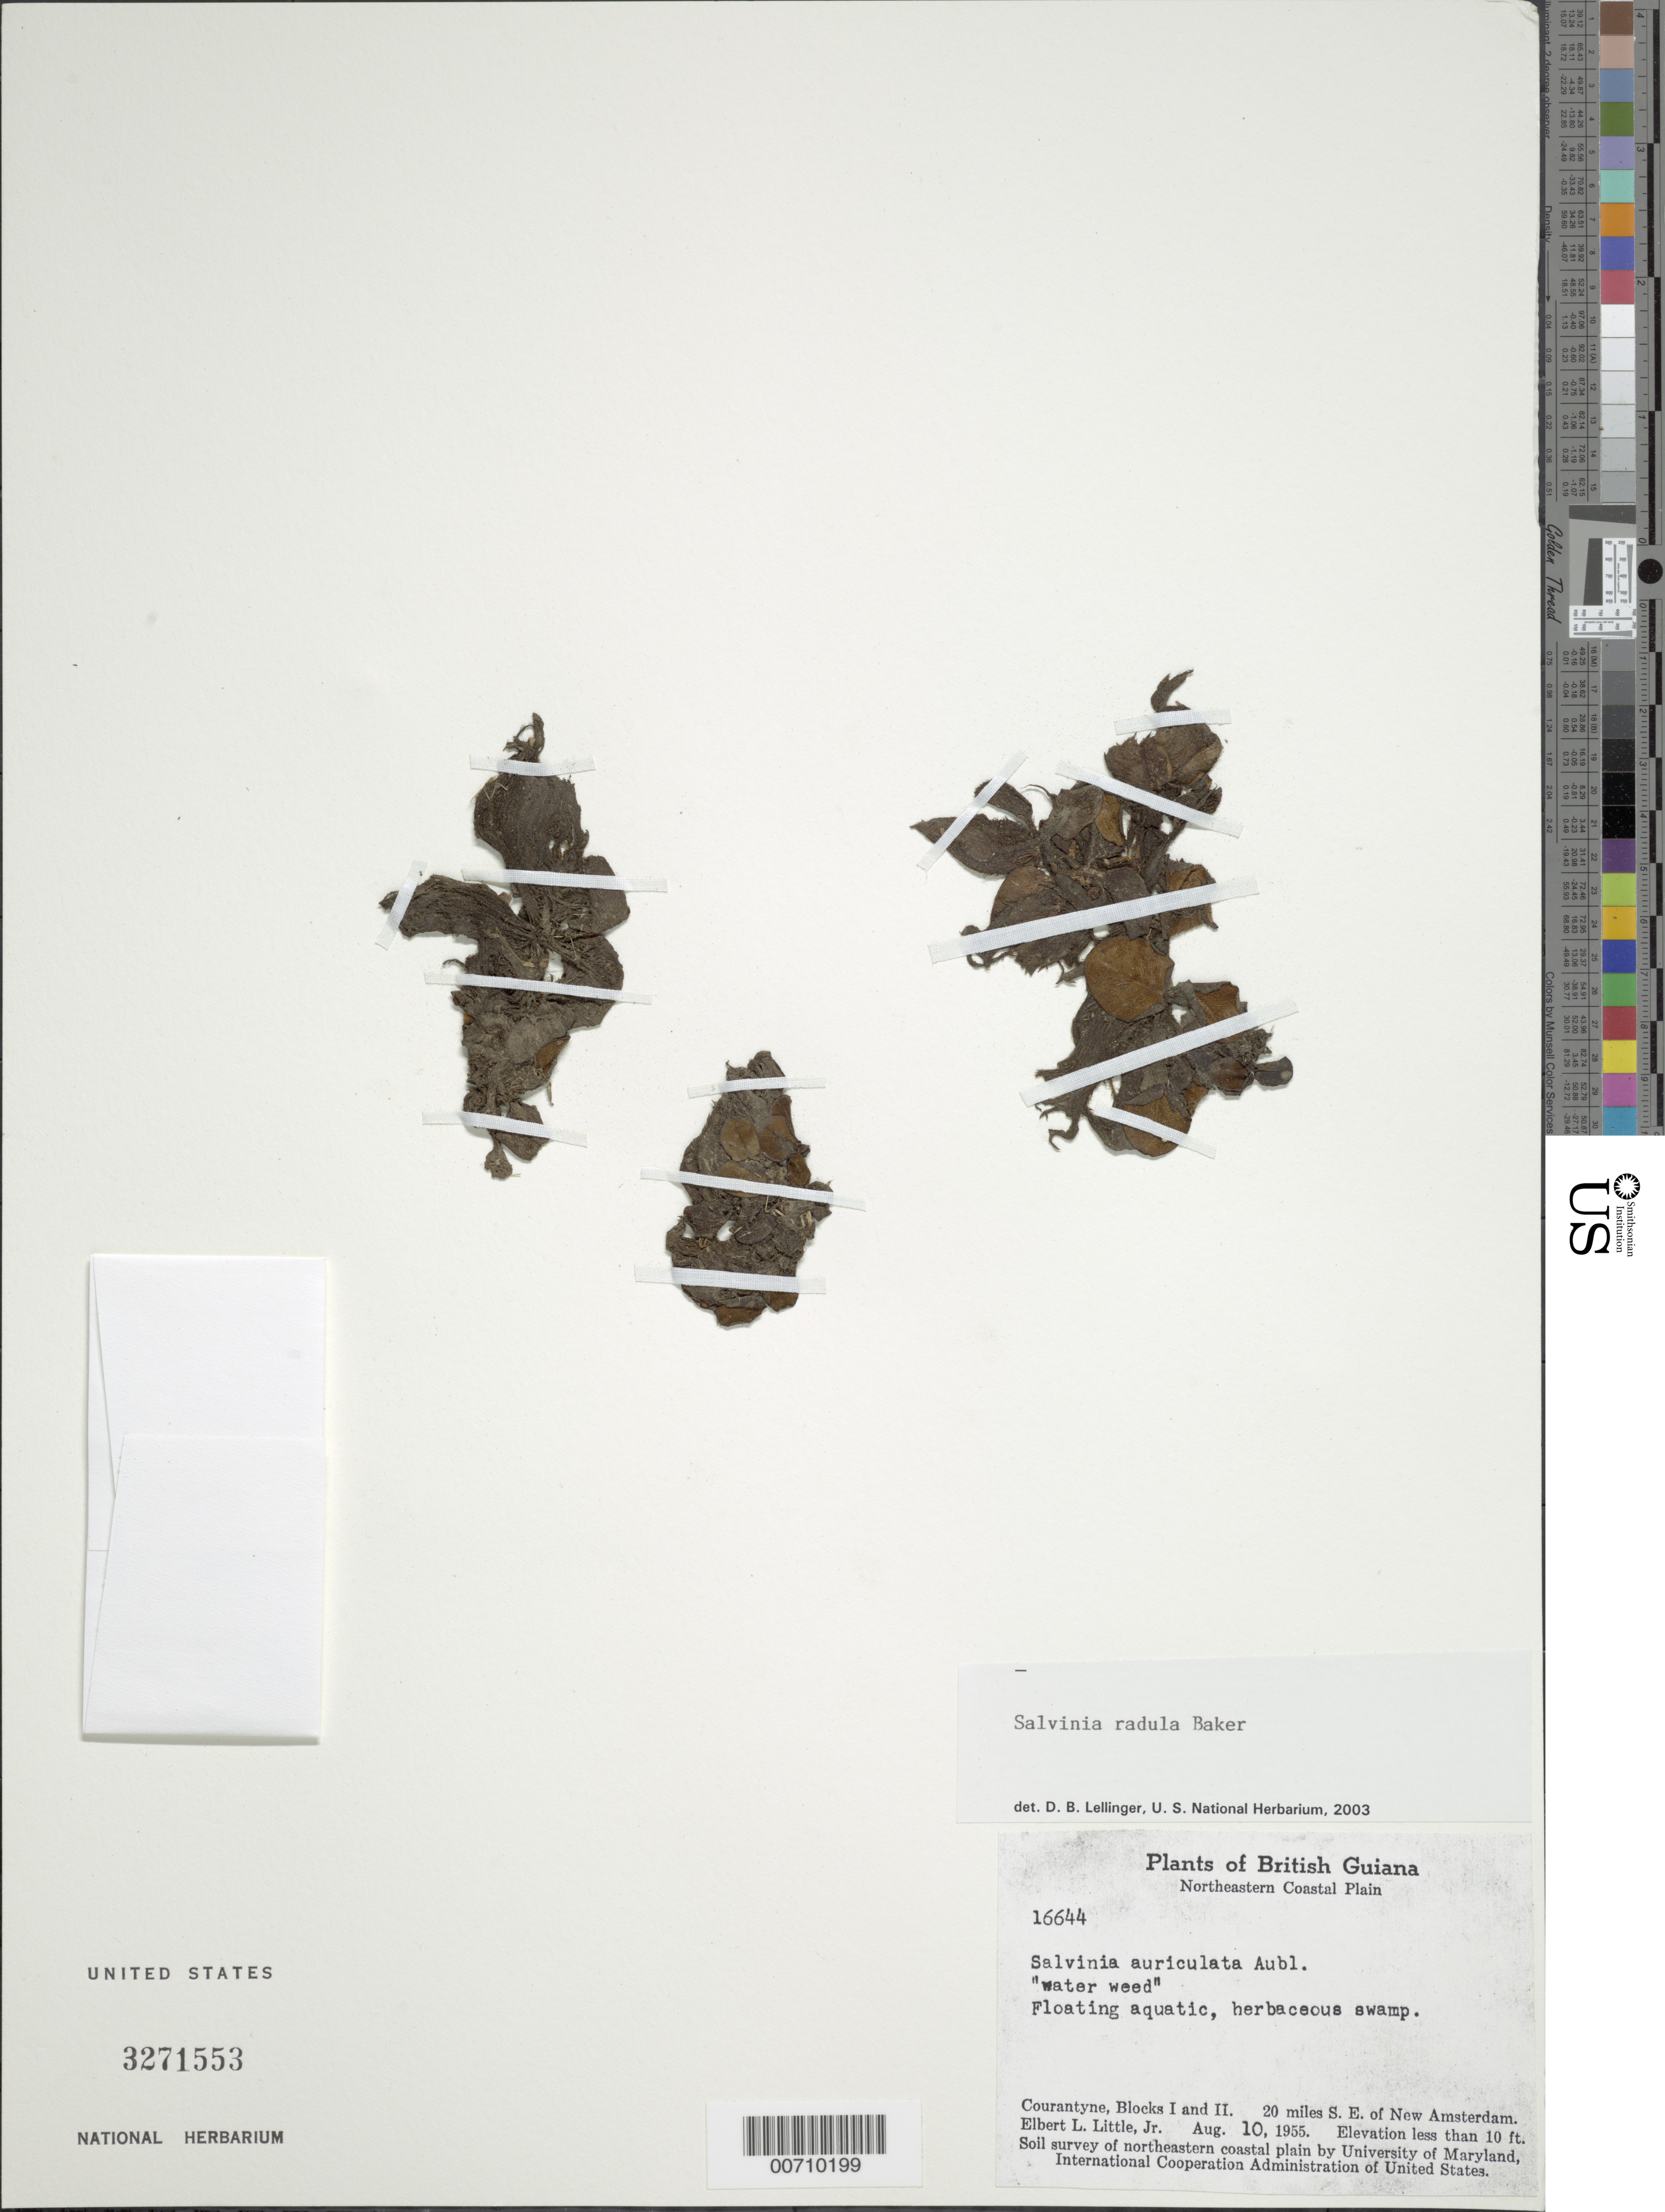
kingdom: Plantae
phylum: Tracheophyta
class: Polypodiopsida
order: Salviniales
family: Salviniaceae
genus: Salvinia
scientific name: Salvinia radula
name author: Baker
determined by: Lellinger, David B., (BOT), Smithsonian Institution - National Museum of Natural History (UNITED STATES)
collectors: E. L. Little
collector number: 16644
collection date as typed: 10-Aug-55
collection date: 1955-08-10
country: Guyana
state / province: E. Berbice-Corentyne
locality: Courantyne, Blocks I & II. 20 mi. SE of New Amsterdam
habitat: Herbaceous swamp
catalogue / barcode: US 3271553